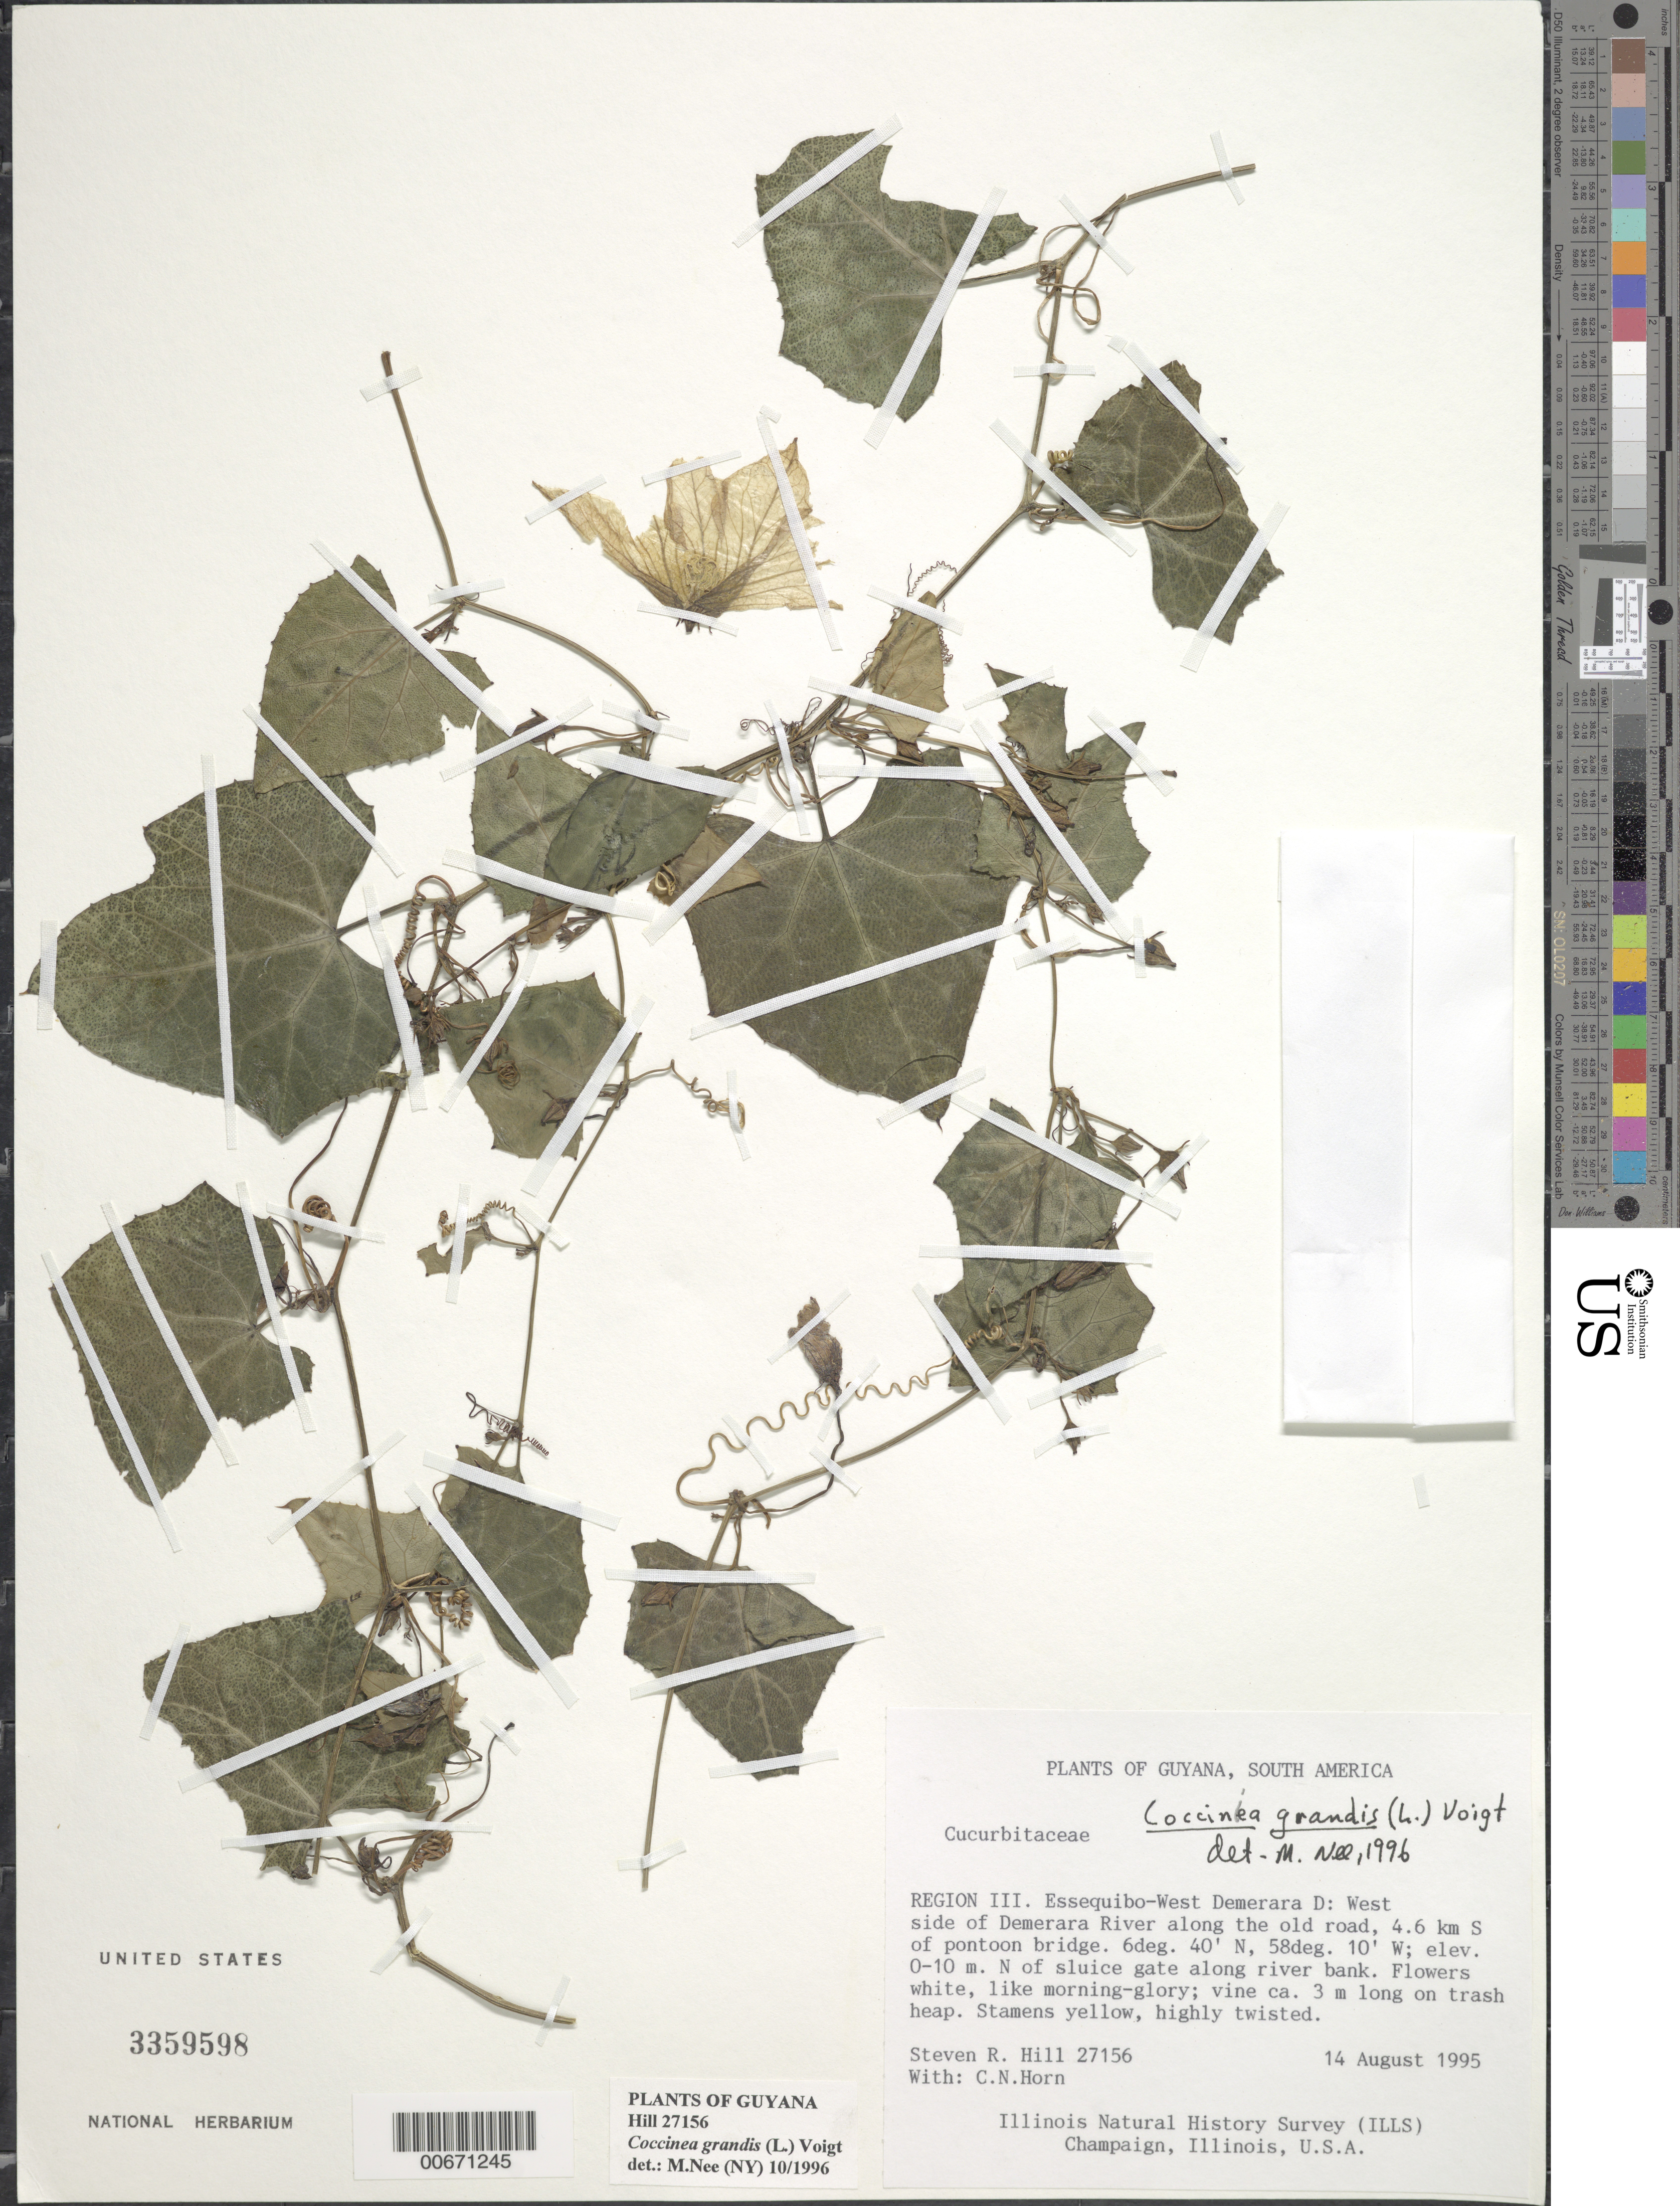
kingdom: Plantae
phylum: Tracheophyta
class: Magnoliopsida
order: Cucurbitales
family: Cucurbitaceae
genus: Coccinia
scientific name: Coccinia grandis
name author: (L.) Voigt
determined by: Nee, Michael H.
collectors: S. R. Hill & C. N. Horn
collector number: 27156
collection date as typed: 14-Aug-95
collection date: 1995-08-14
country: Guyana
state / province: Essequibo Isl-W. Demerara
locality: Demerara R., W side along old road, 4.6 km S of pontoon bridge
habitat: Sluice gate along river bank, 0-10 m N of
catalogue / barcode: US 3359598